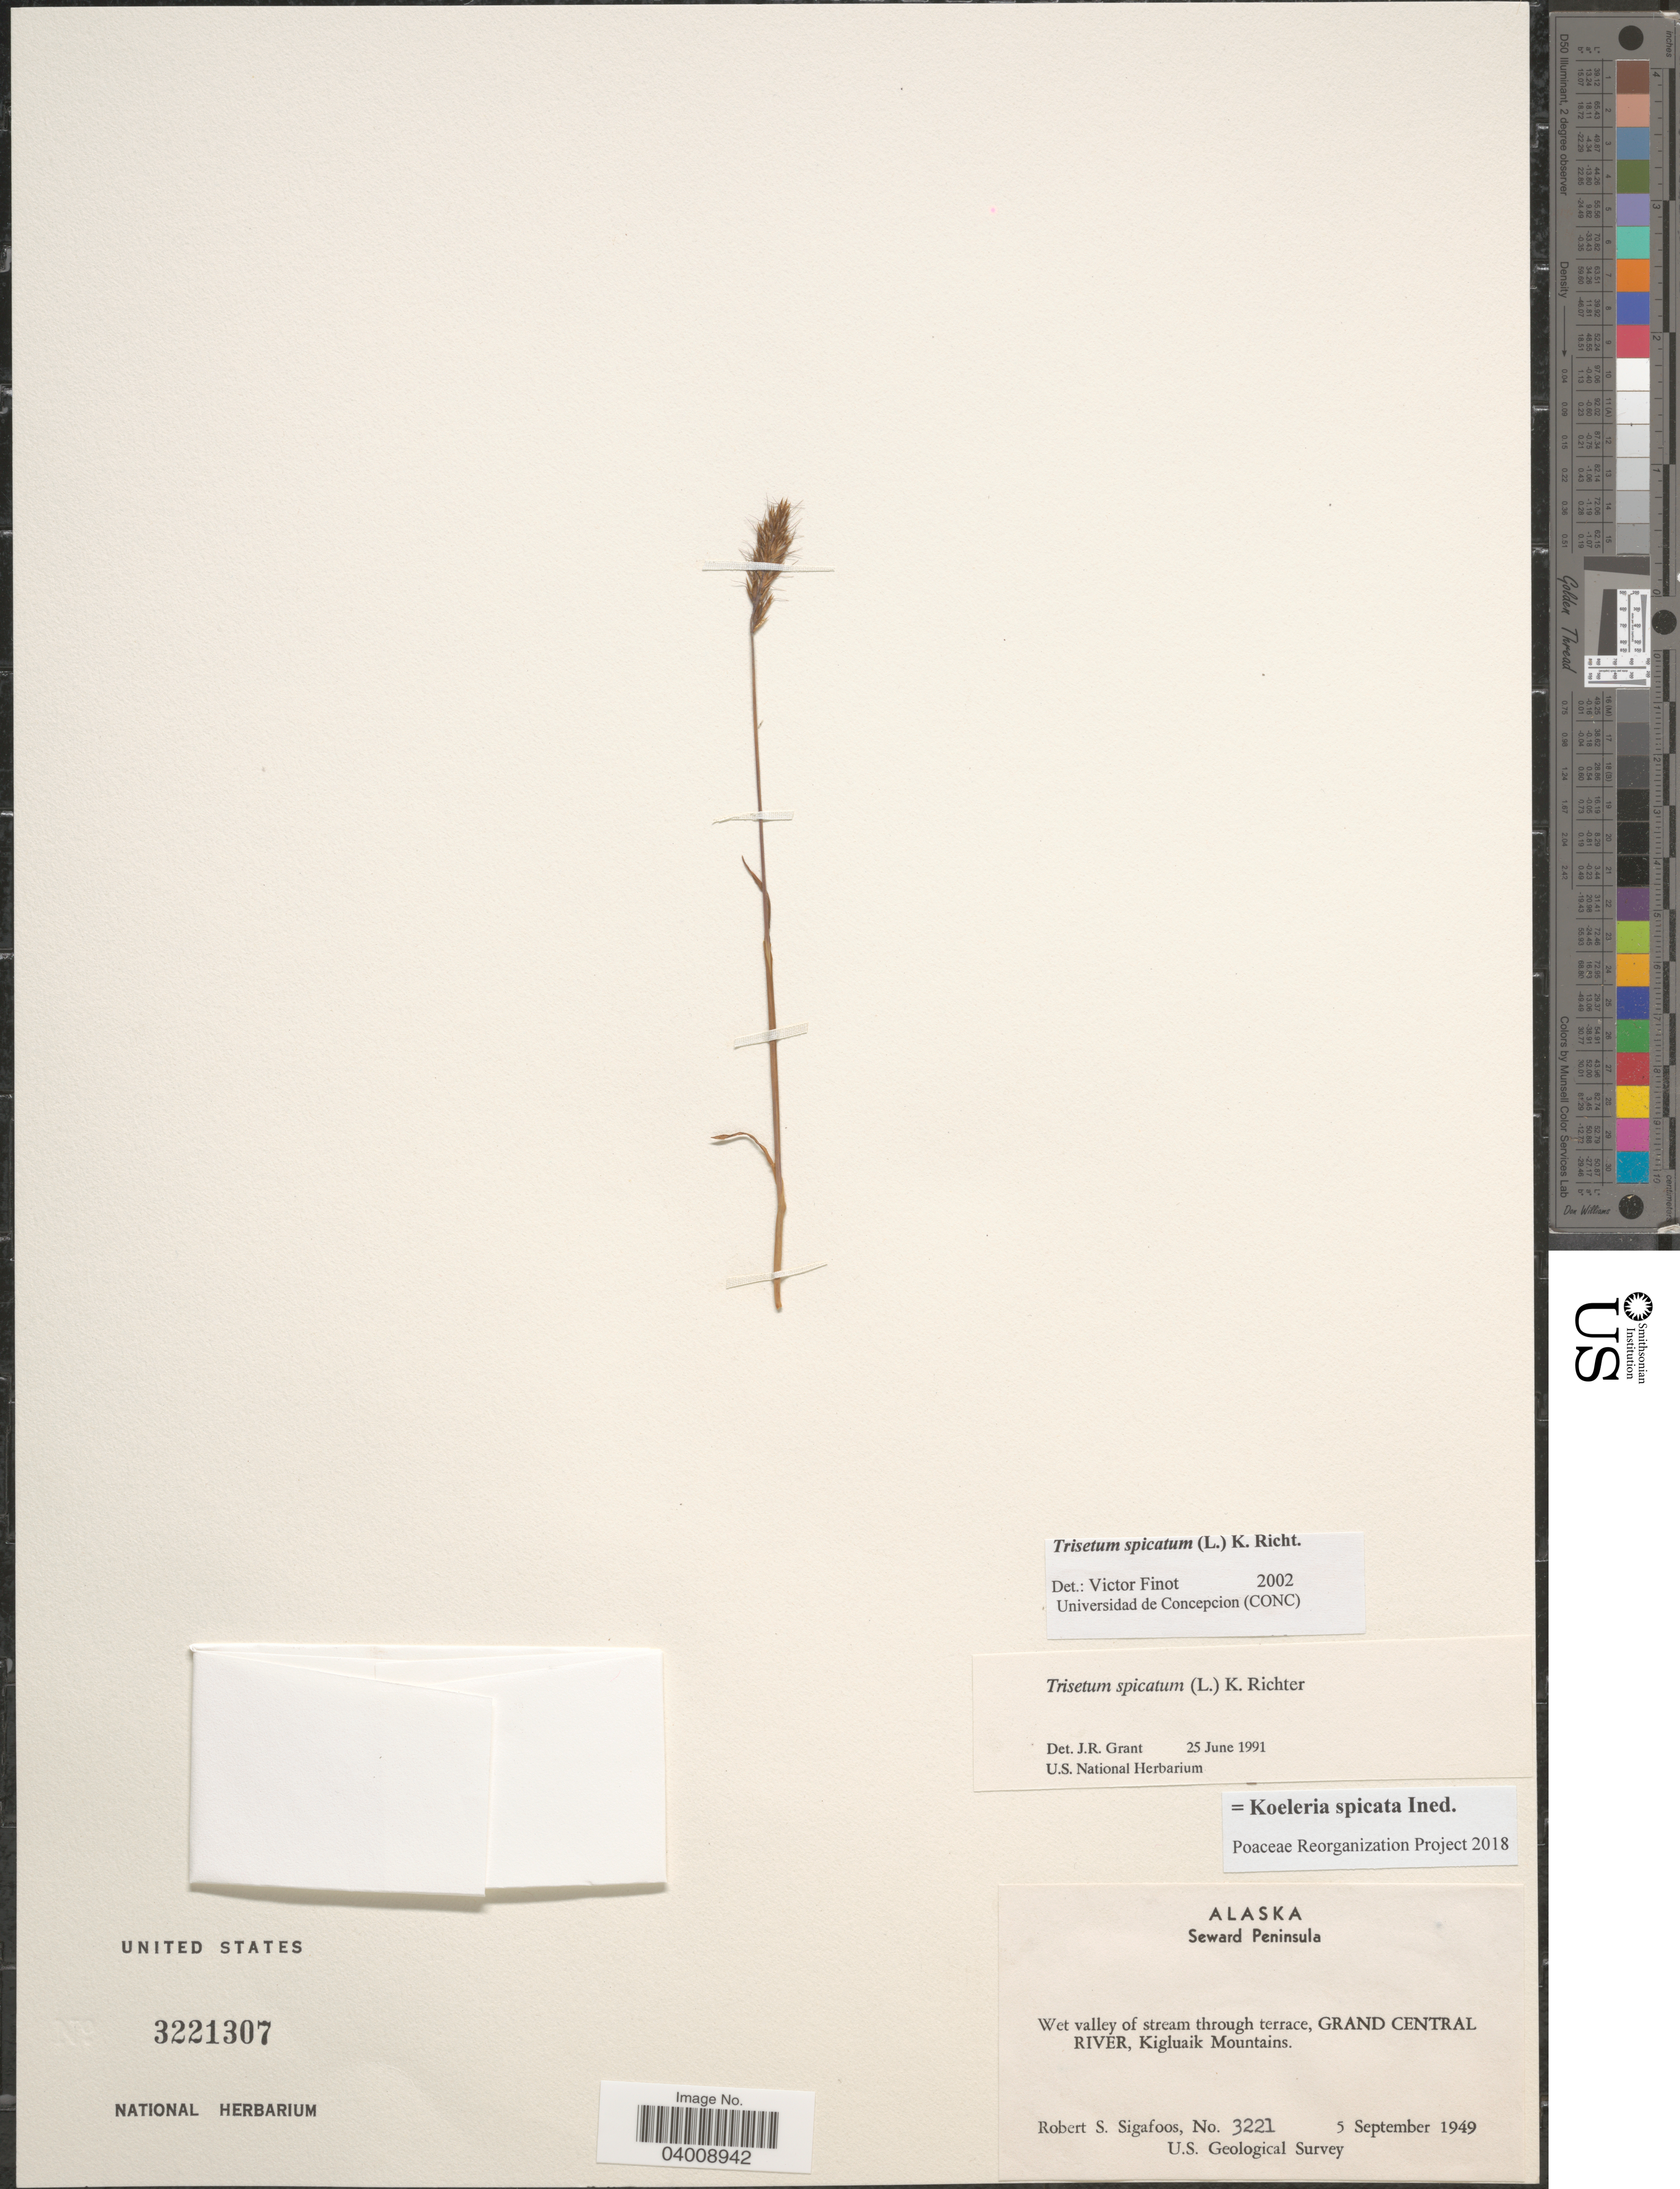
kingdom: Plantae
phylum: Tracheophyta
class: Liliopsida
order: Poales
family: Poaceae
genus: Koeleria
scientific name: Koeleria spicata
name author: (L.) Barberá et al.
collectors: R. Sigafoos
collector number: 3221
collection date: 1949-09-05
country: United States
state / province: Alaska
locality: Seward Peninsula. Wet valley of stream through terrace, Grand Central River, Kigluaik Mountains.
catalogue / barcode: US 3221307